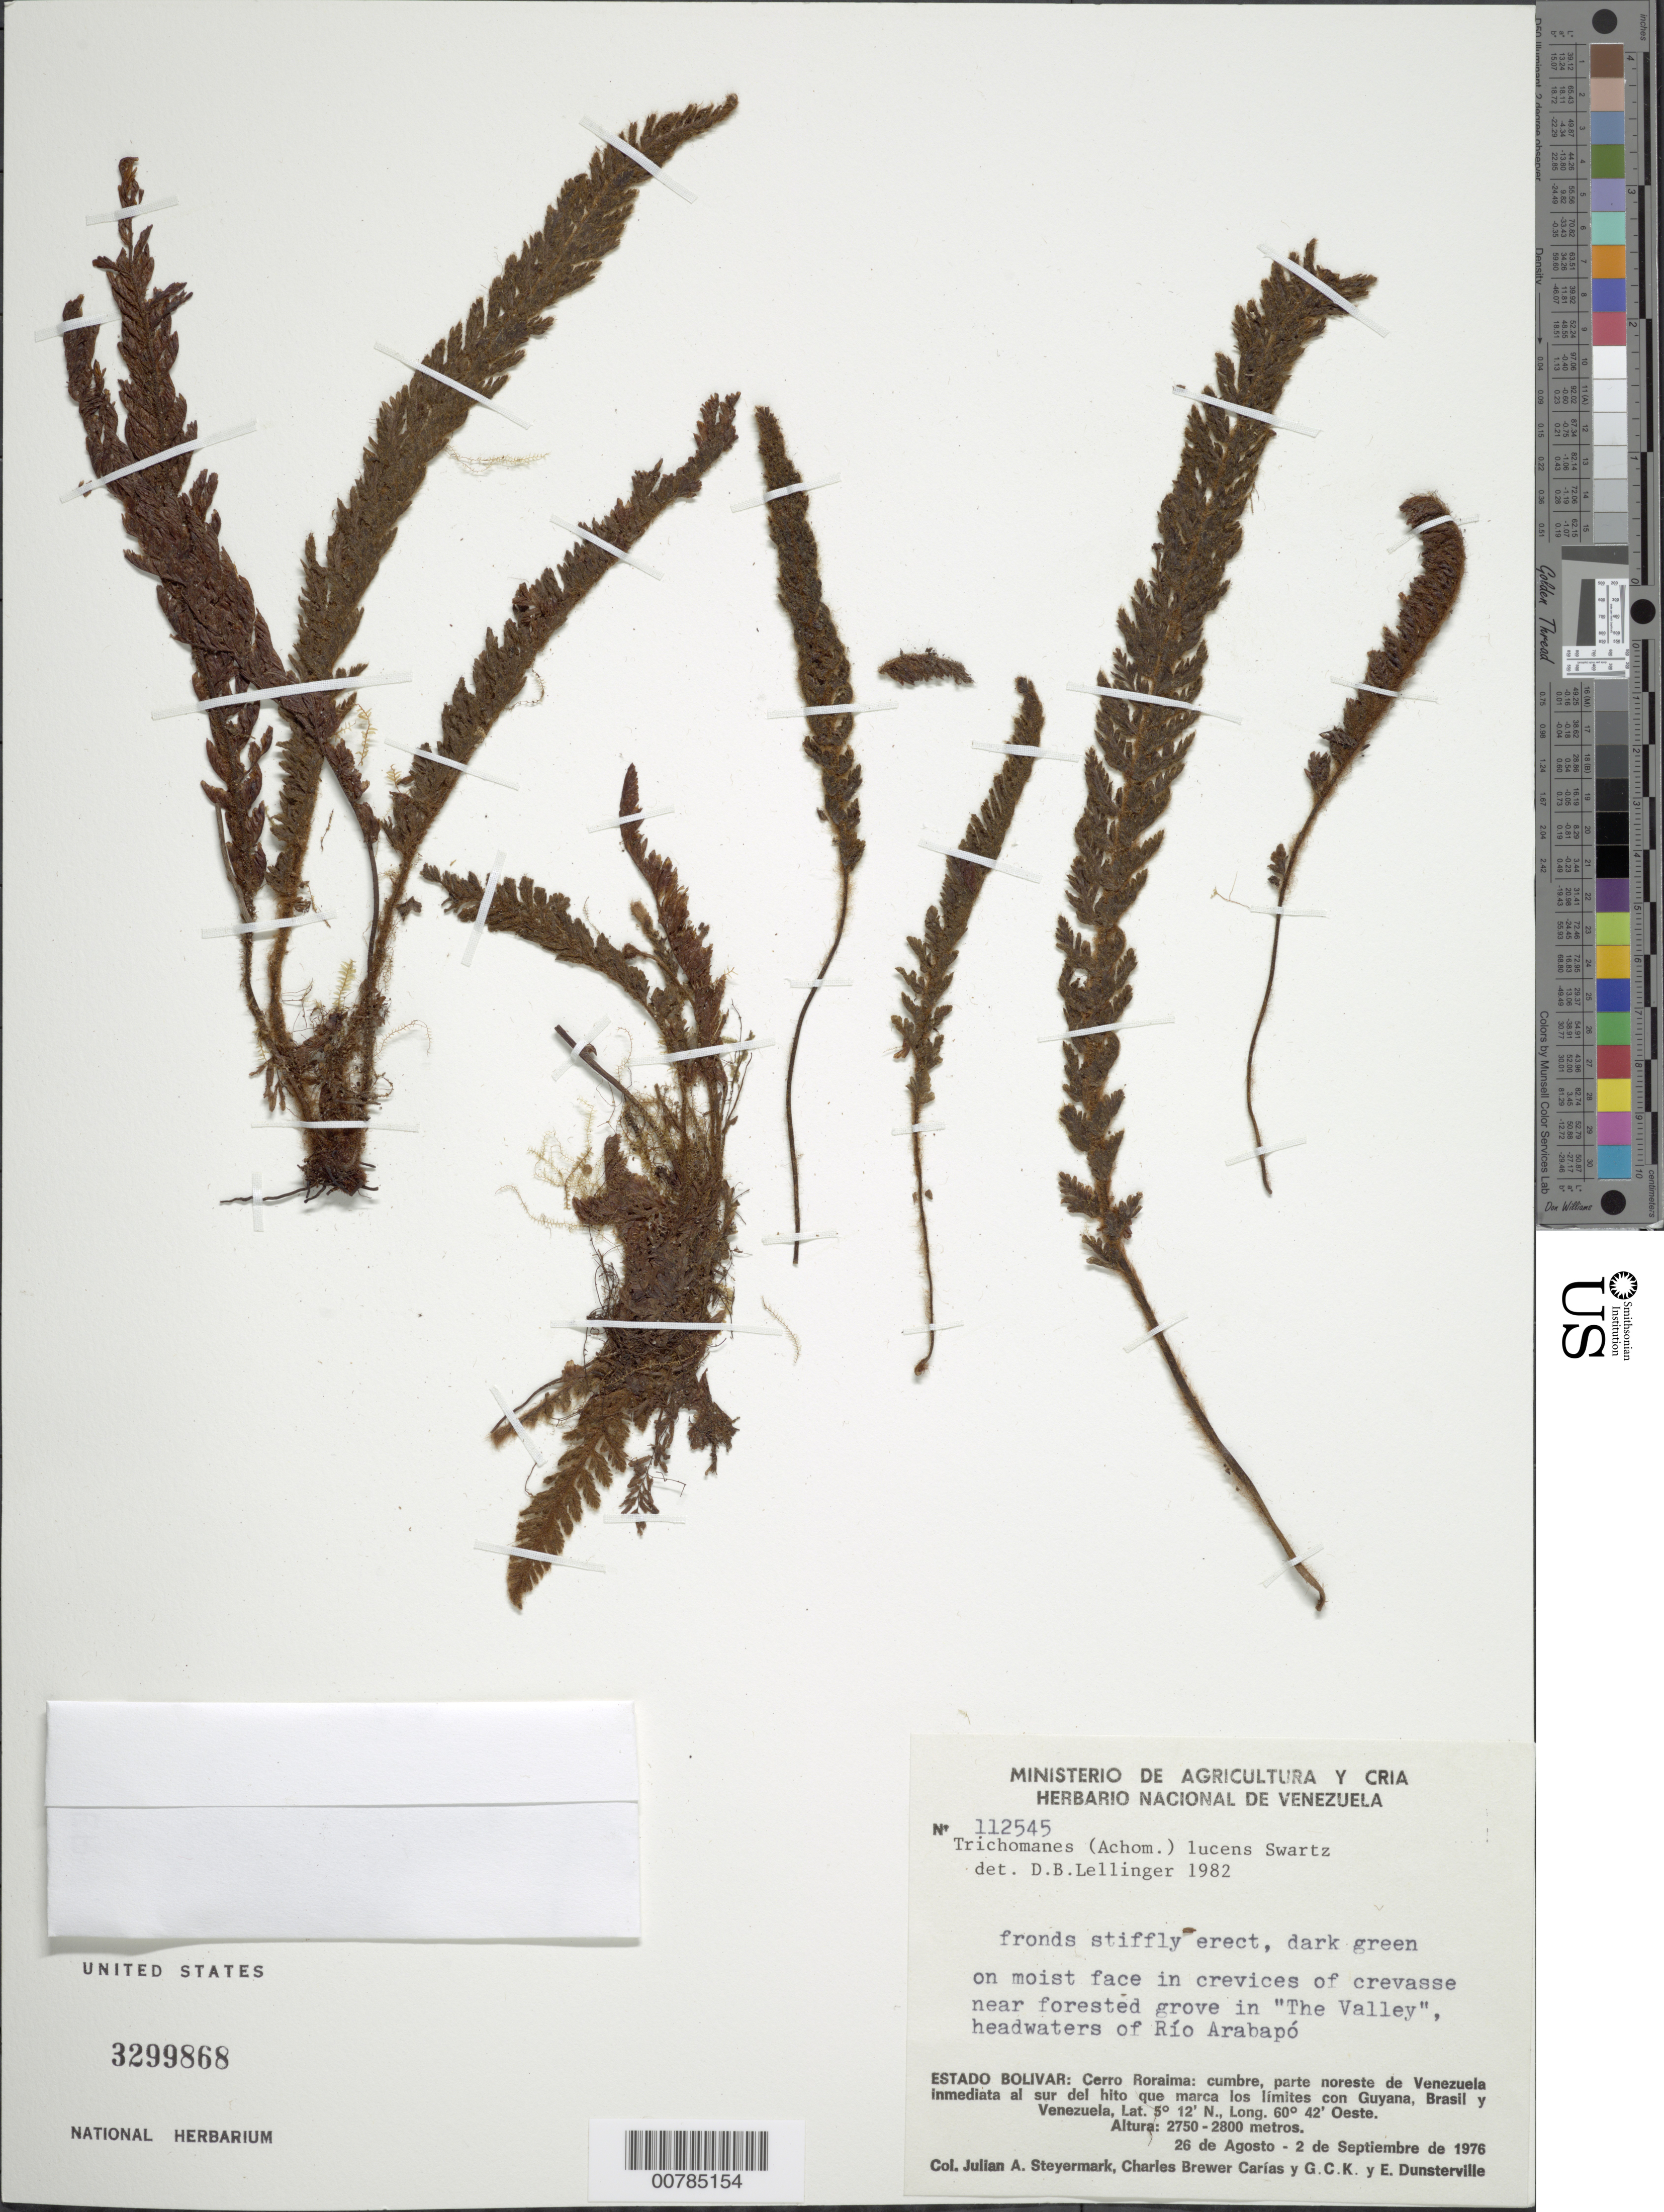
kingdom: Plantae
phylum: Tracheophyta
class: Polypodiopsida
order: Hymenophyllales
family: Hymenophyllaceae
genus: Trichomanes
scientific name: Trichomanes lucens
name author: Sw.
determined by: Lellinger, David B., (BOT), Smithsonian Institution - National Museum of Natural History (UNITED STATES)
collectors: J. Steyermark, C. Brewer-Carias, G. C. K. Dunsterville & E. Dunsterville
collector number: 112545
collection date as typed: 26-Aug-76 to 2-Sep-76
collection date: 1976-08-26/1976-09-02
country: Venezuela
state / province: Bolívar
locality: Cerro Roraima: cumbre, parte NO de Venezuela immediata al sur del hito que marca los limites con Guyana, Brasil y Venezuela, in "El Valle", headwaters of Río Arabapó.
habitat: Moist face in crevices of crevasse near forested grove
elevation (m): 2750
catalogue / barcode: US 3299868